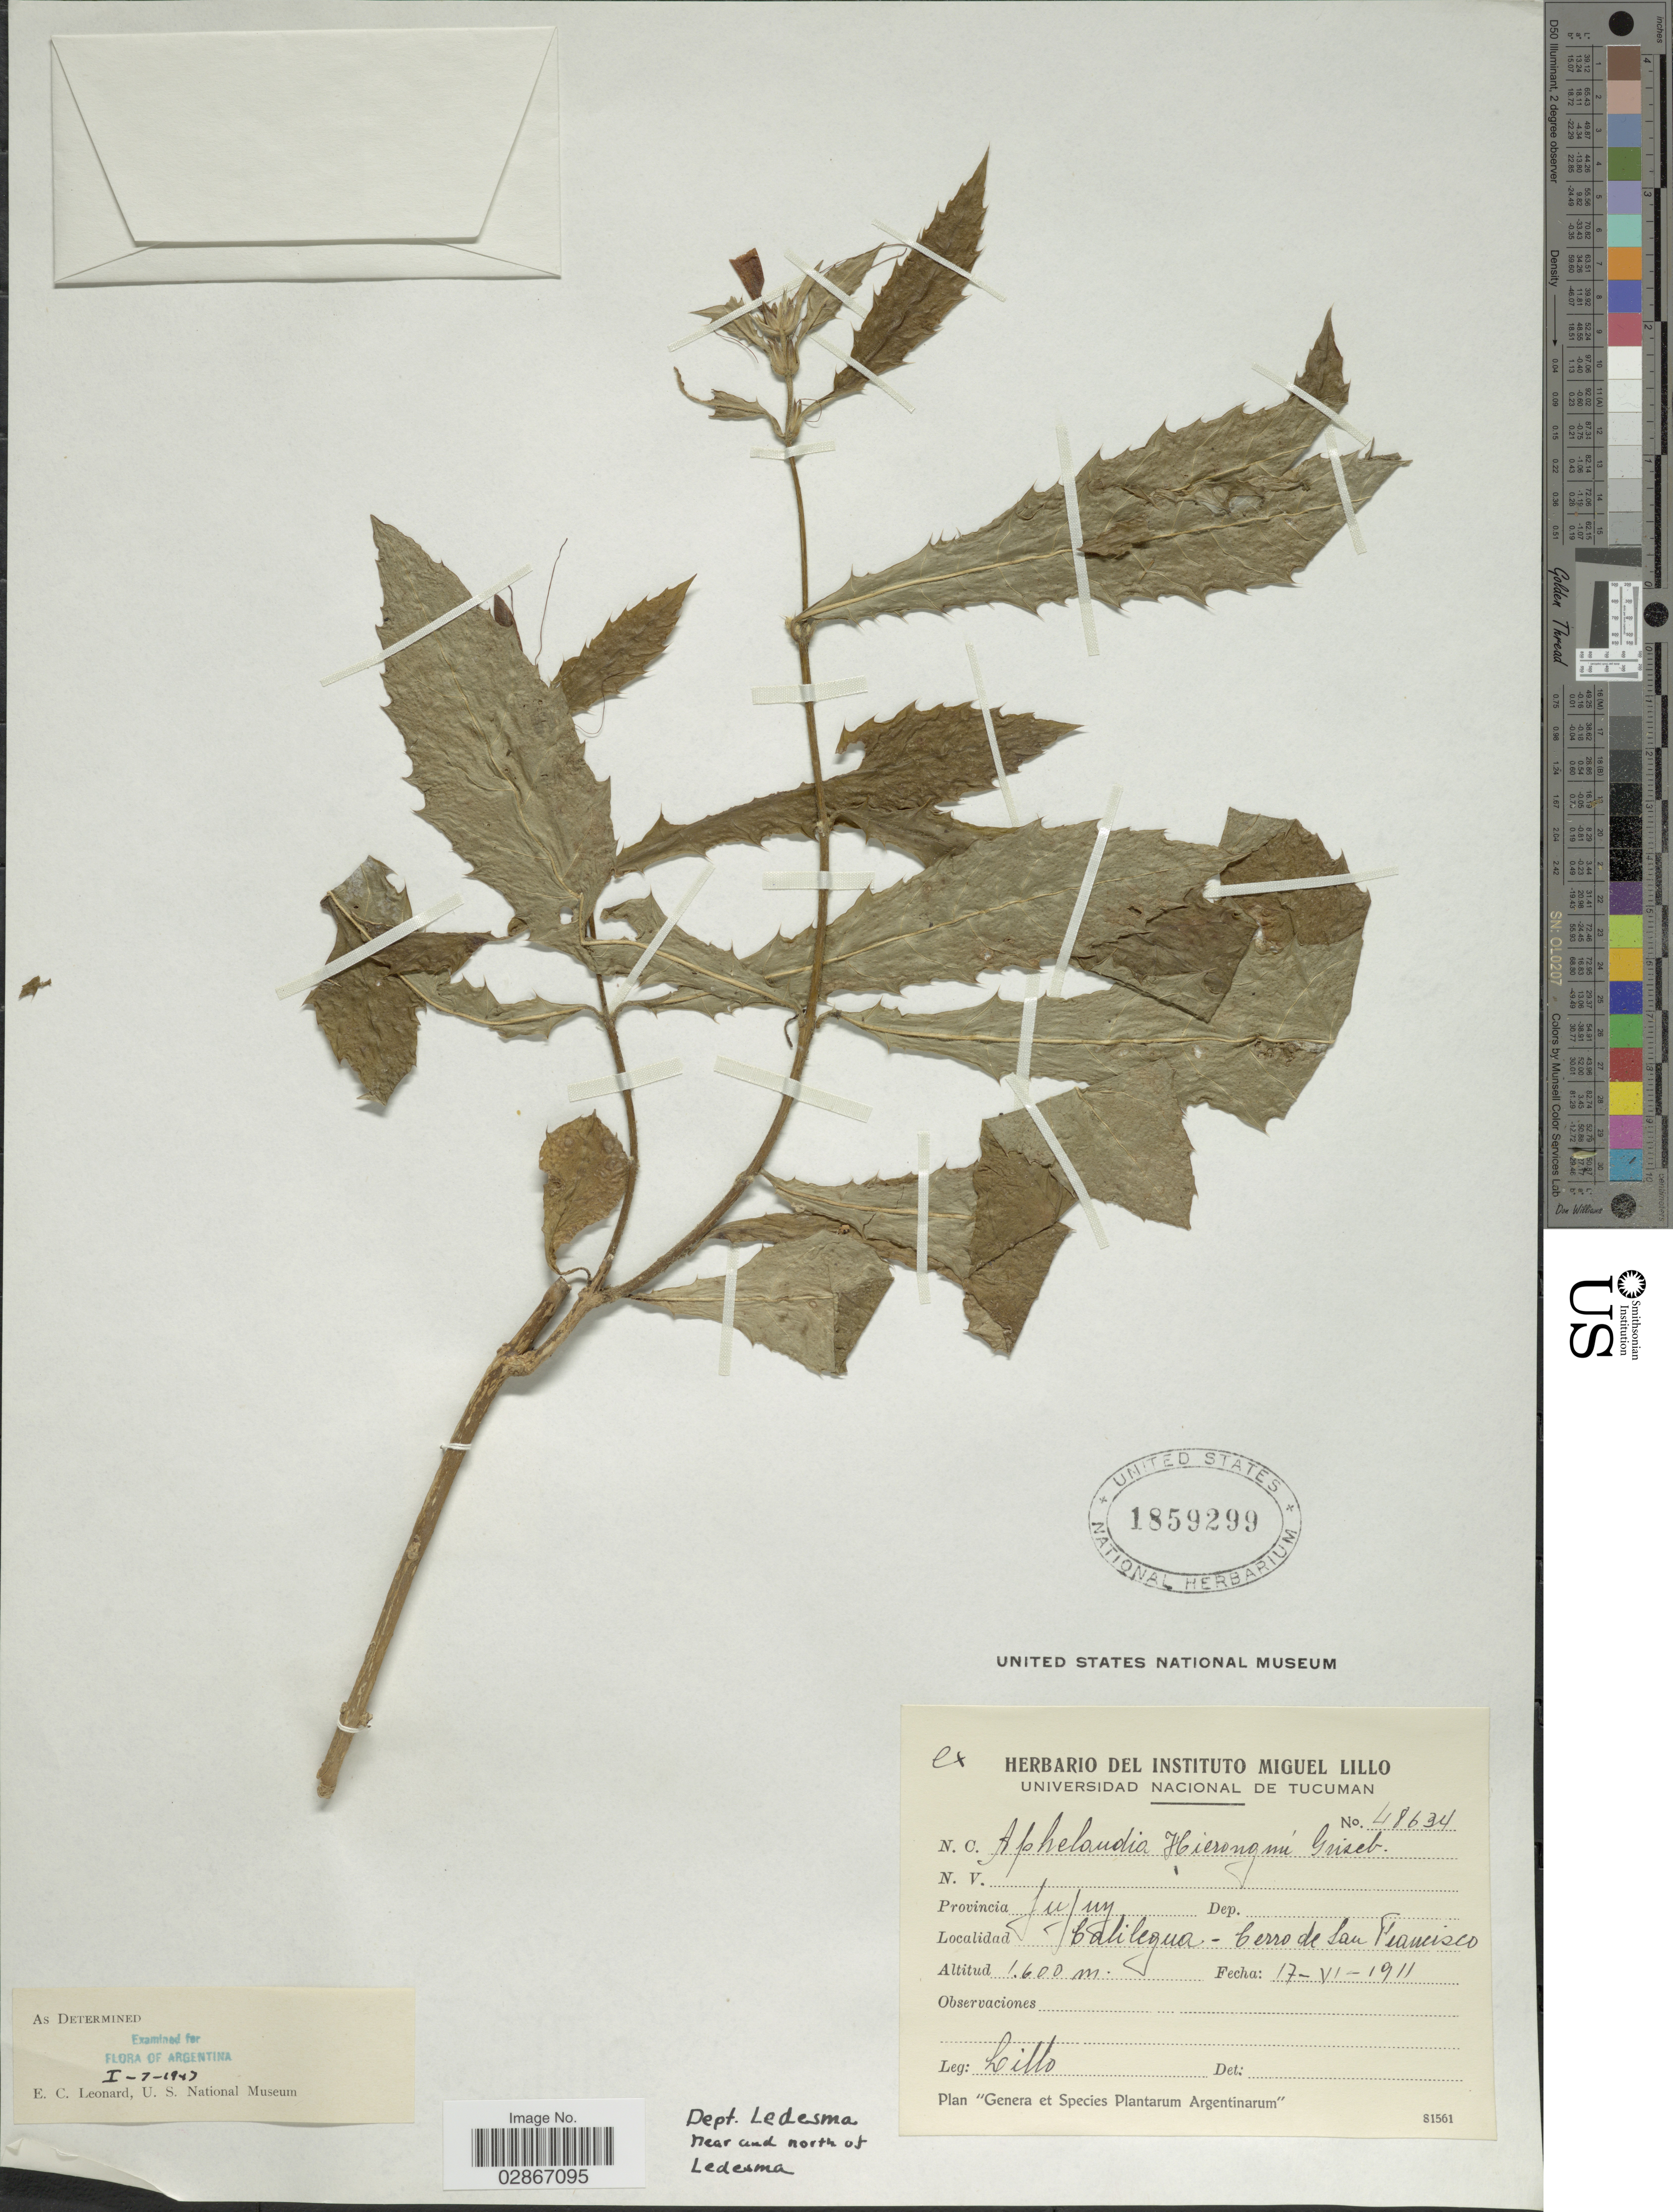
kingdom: Plantae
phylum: Tracheophyta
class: Magnoliopsida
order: Lamiales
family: Acanthaceae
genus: Aphelandra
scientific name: Aphelandra hieronymi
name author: Griseb.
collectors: M. Lillo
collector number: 48634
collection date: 1911-06-17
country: Argentina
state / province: Jujuy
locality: Calilegua - Cerro de San Francisco.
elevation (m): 1600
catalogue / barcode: US 1859299